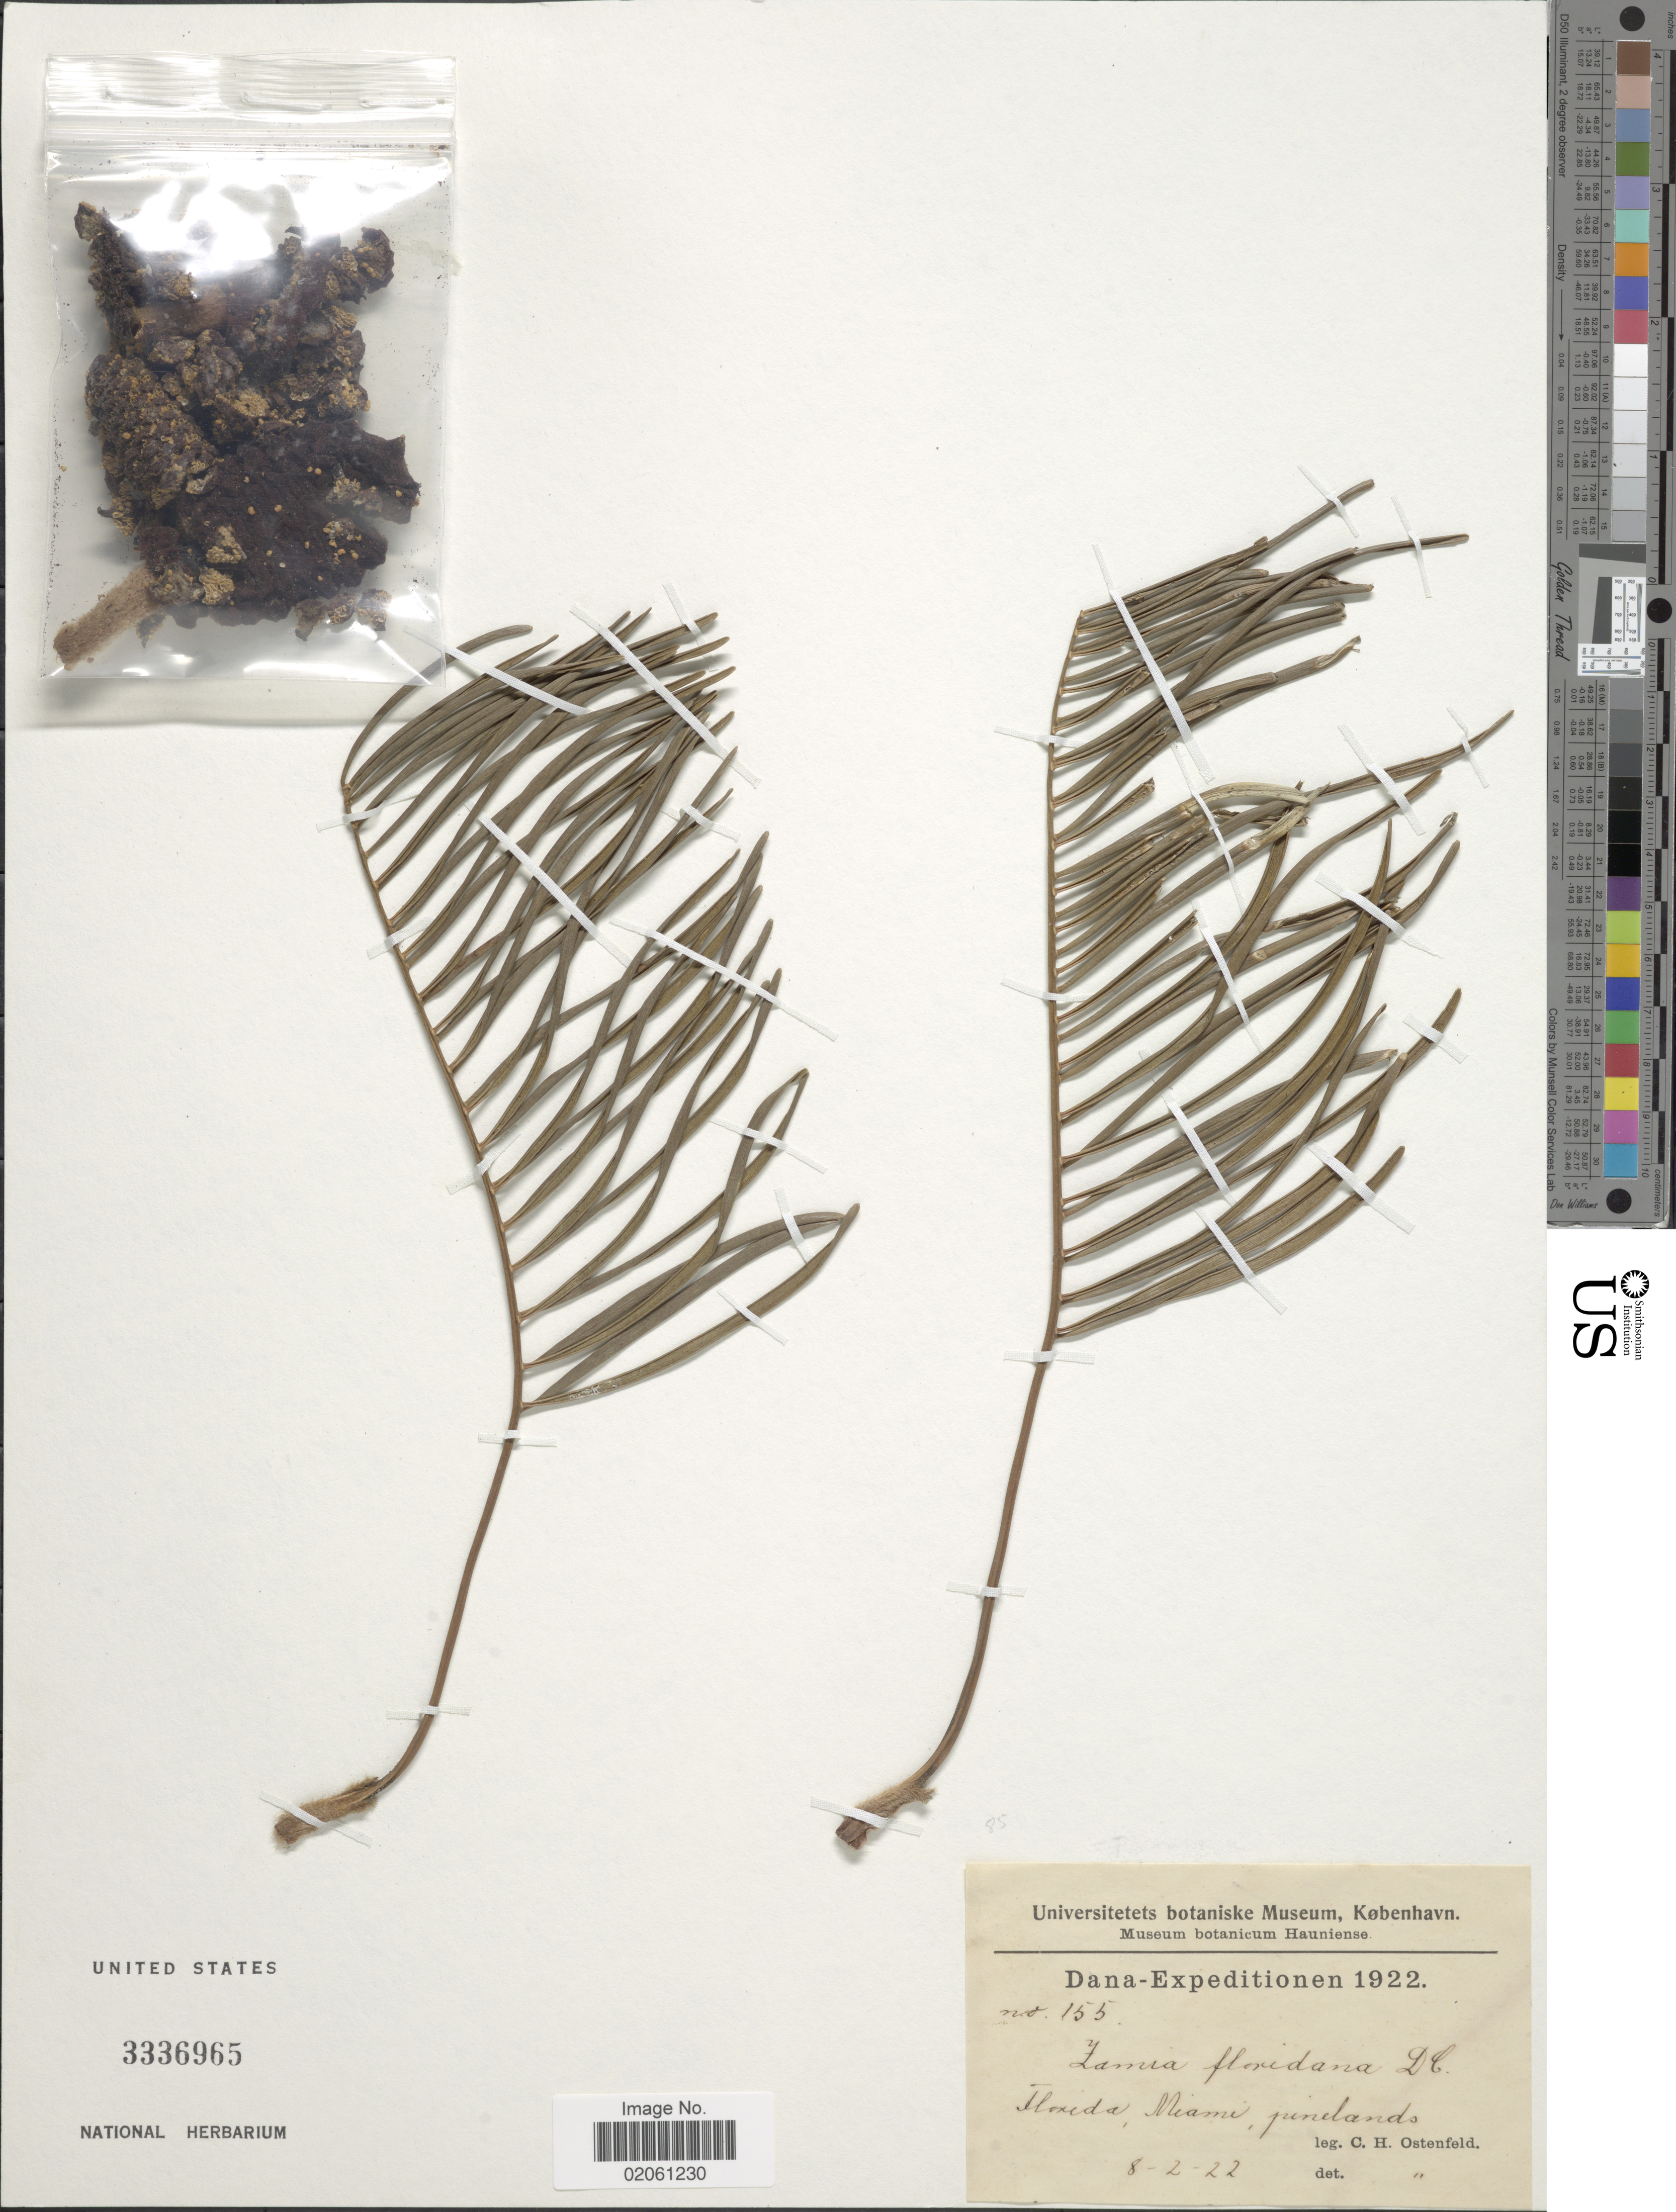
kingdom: Plantae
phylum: Tracheophyta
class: Cycadopsida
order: Cycadales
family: Zamiaceae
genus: Zamia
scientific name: Zamia pumila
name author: L.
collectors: C. Ostenfeld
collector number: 155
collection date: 1922-02-08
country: United States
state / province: Florida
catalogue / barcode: US 3336965